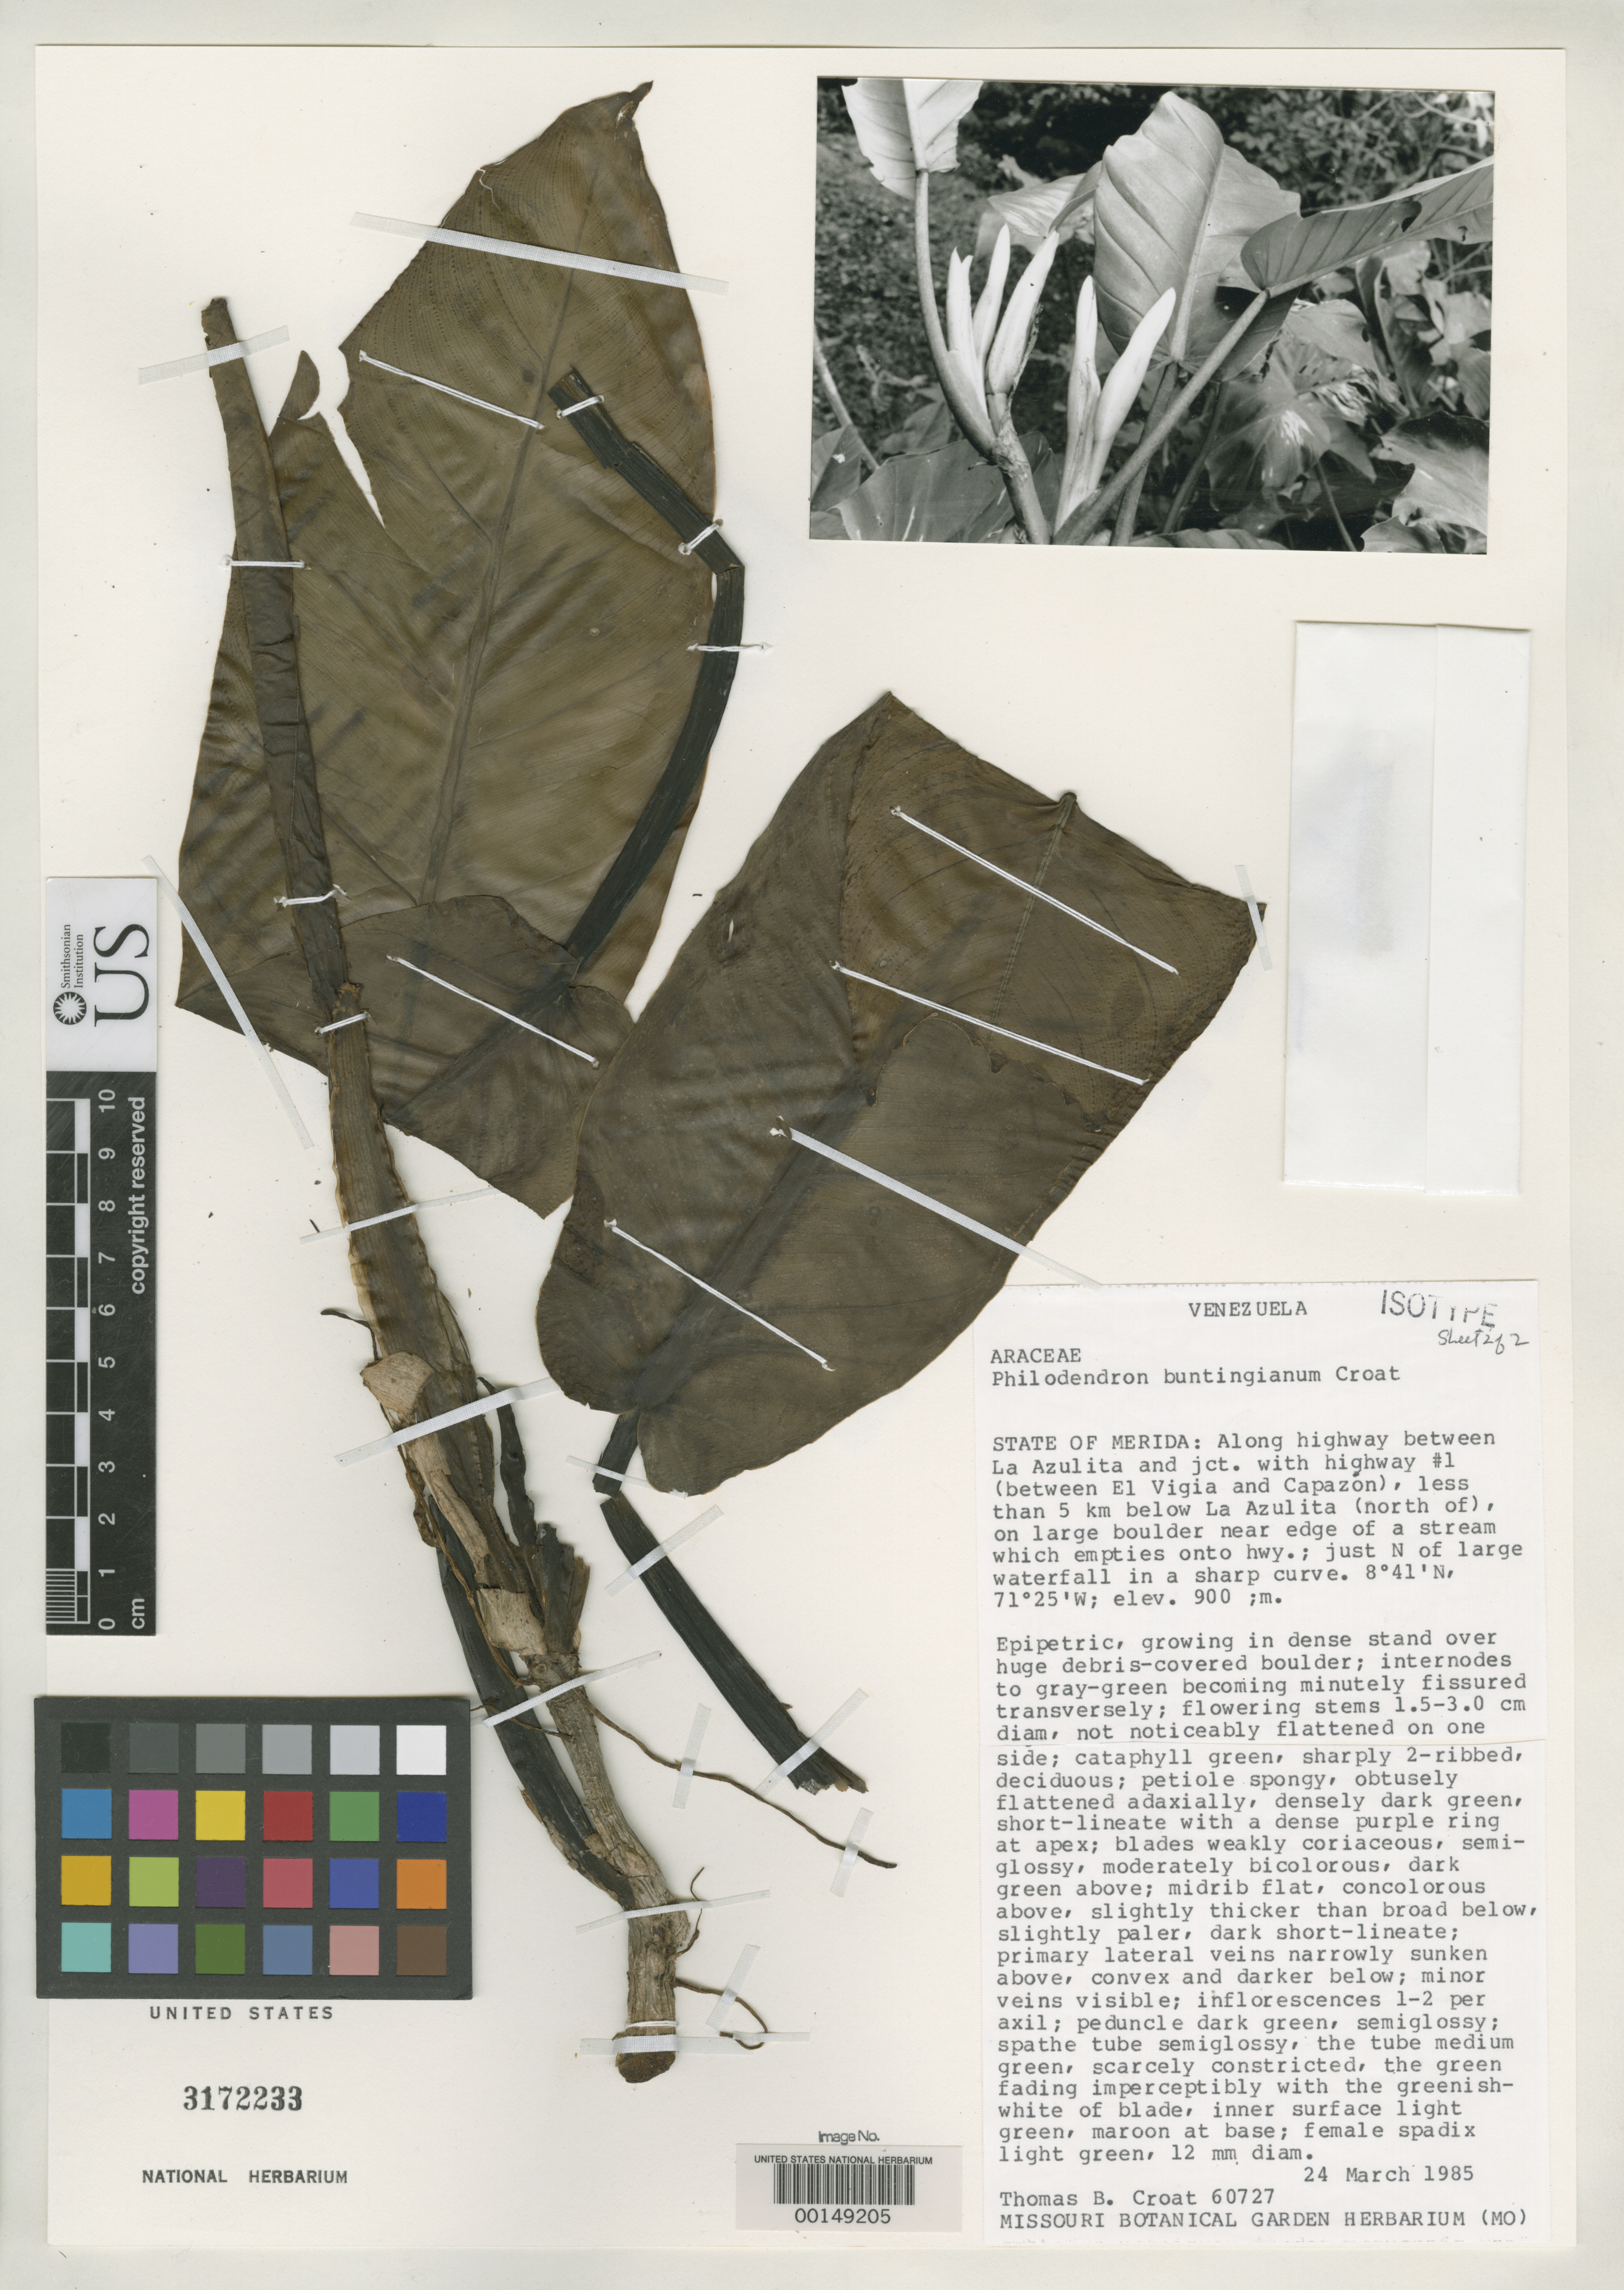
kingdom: Plantae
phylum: Tracheophyta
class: Liliopsida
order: Alismatales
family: Araceae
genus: Philodendron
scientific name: Philodendron buntingianum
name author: Croat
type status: Isotype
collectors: T. B. Croat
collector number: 60727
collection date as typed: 24 Mar 1985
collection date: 1985-03-24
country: Venezuela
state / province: Mérida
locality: Along hwy between La Azulita and jct. with hwy #1 (between El Vigia and Capazon), less than 5 km below La Azulita (N of).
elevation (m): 900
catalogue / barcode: US 3172233